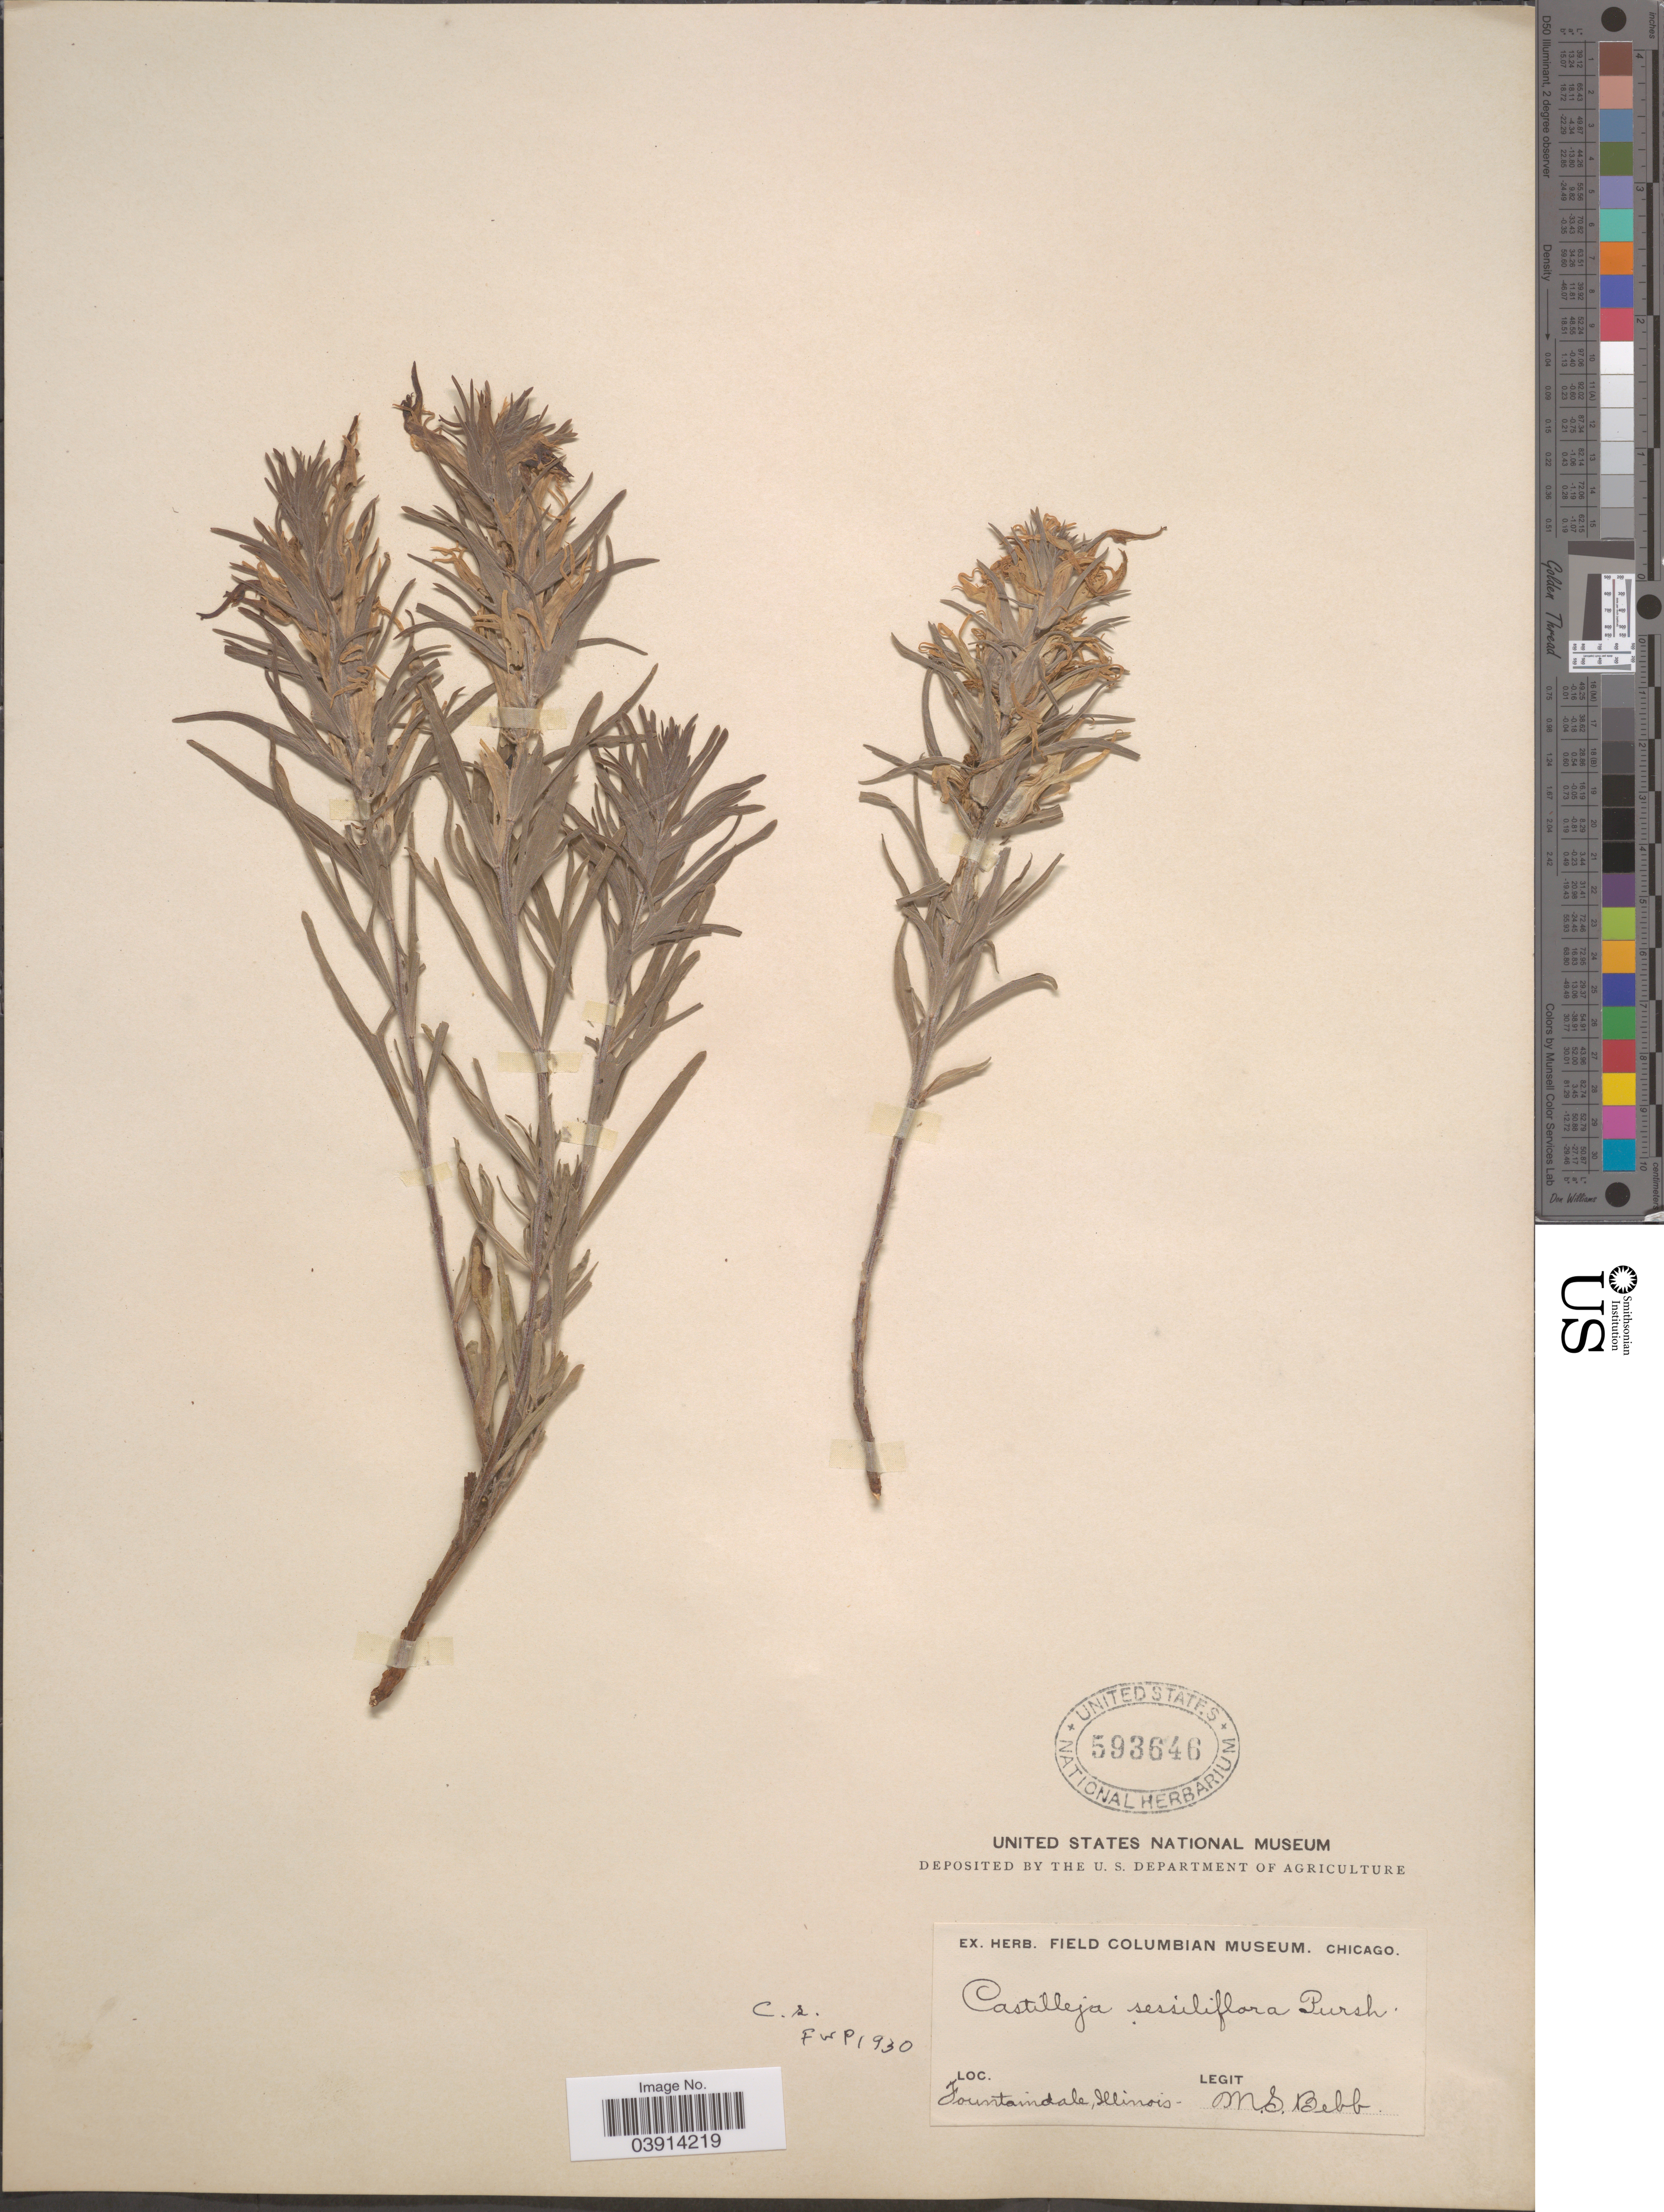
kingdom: Plantae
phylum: Tracheophyta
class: Magnoliopsida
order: Lamiales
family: Orobanchaceae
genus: Castilleja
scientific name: Castilleja sessiliflora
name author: Pursh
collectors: M. Bebb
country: United States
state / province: Illinois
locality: Fountaindale.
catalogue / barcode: US 593646